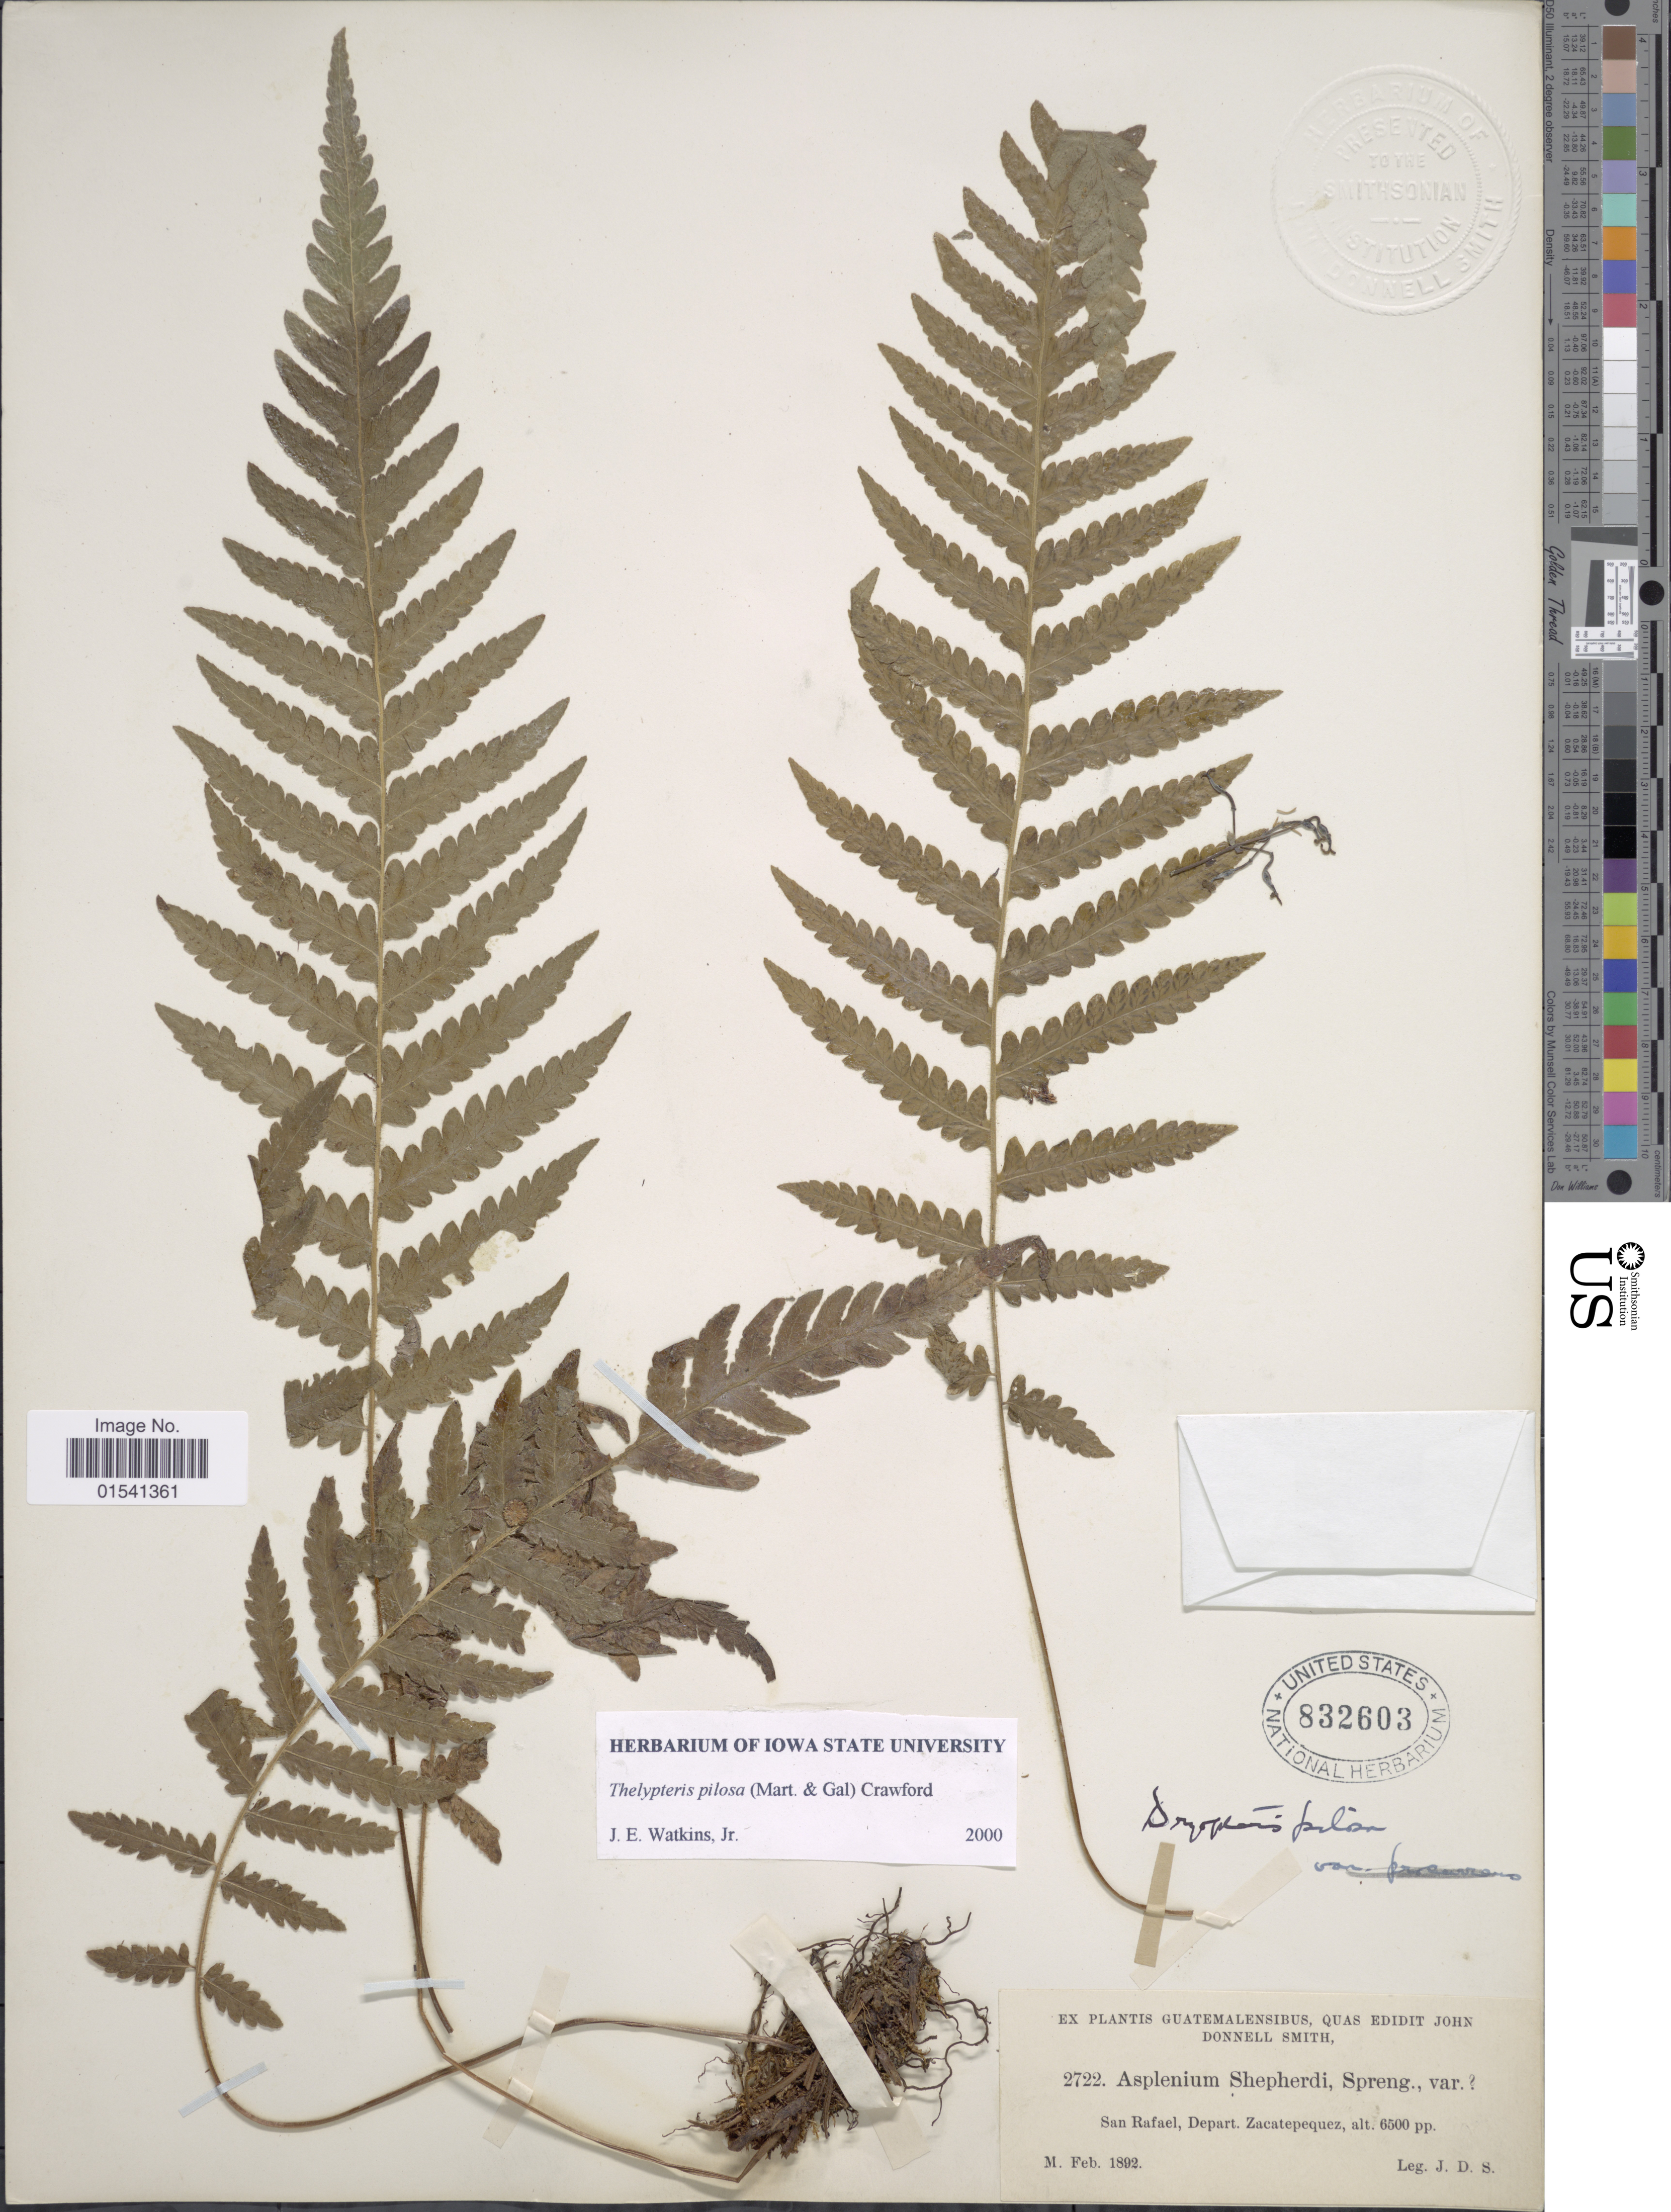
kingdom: Plantae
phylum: Tracheophyta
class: Polypodiopsida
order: Polypodiales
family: Thelypteridaceae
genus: Stegnogramma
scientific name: Stegnogramma pilosa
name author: (M. Martens & Galeotti) K. Iwats.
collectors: J. Donnell Smith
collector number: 2722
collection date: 1892-02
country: Guatemala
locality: San Rafel, Depart. Zacatepequez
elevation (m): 1981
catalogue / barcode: US 8320603